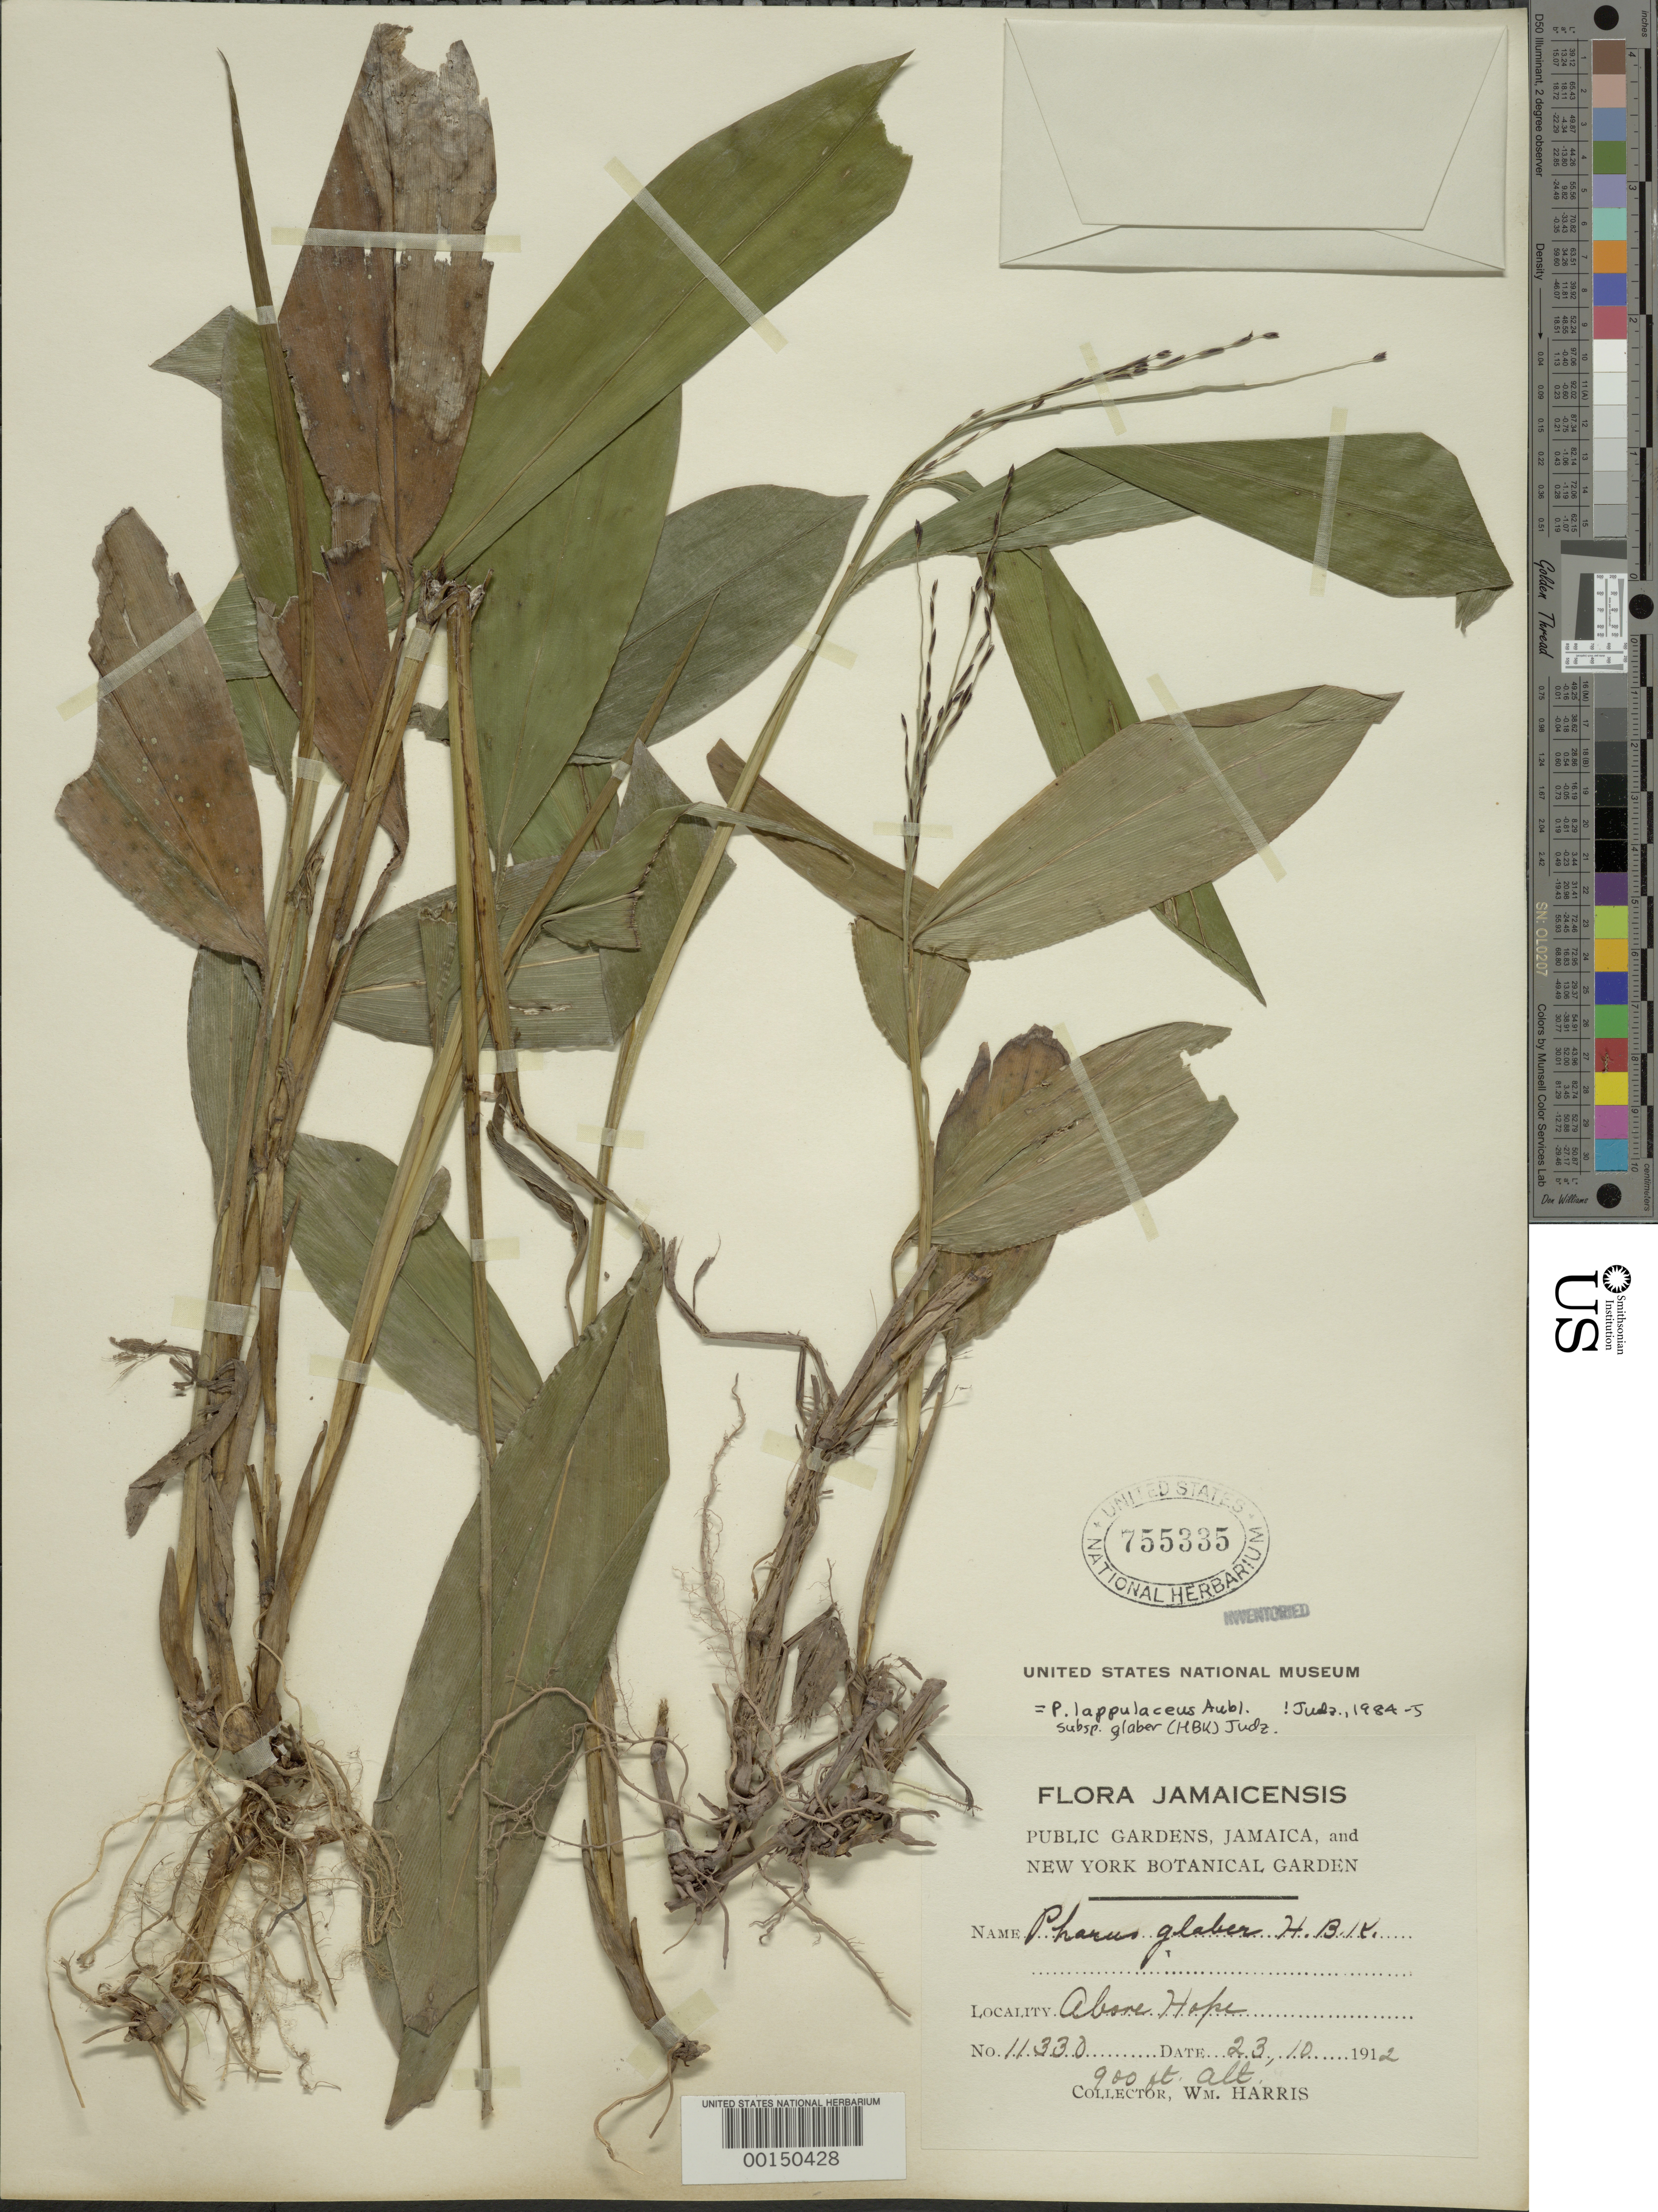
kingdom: Plantae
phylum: Tracheophyta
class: Liliopsida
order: Poales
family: Poaceae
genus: Pharus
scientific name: Pharus lappulaceus subsp. glaber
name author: (Kunth) Judz.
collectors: W. H. Harris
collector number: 11330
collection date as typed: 23 Oct 1912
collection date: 1912-10-23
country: Jamaica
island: Greater Antilles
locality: Hope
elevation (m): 275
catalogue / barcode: US 755335